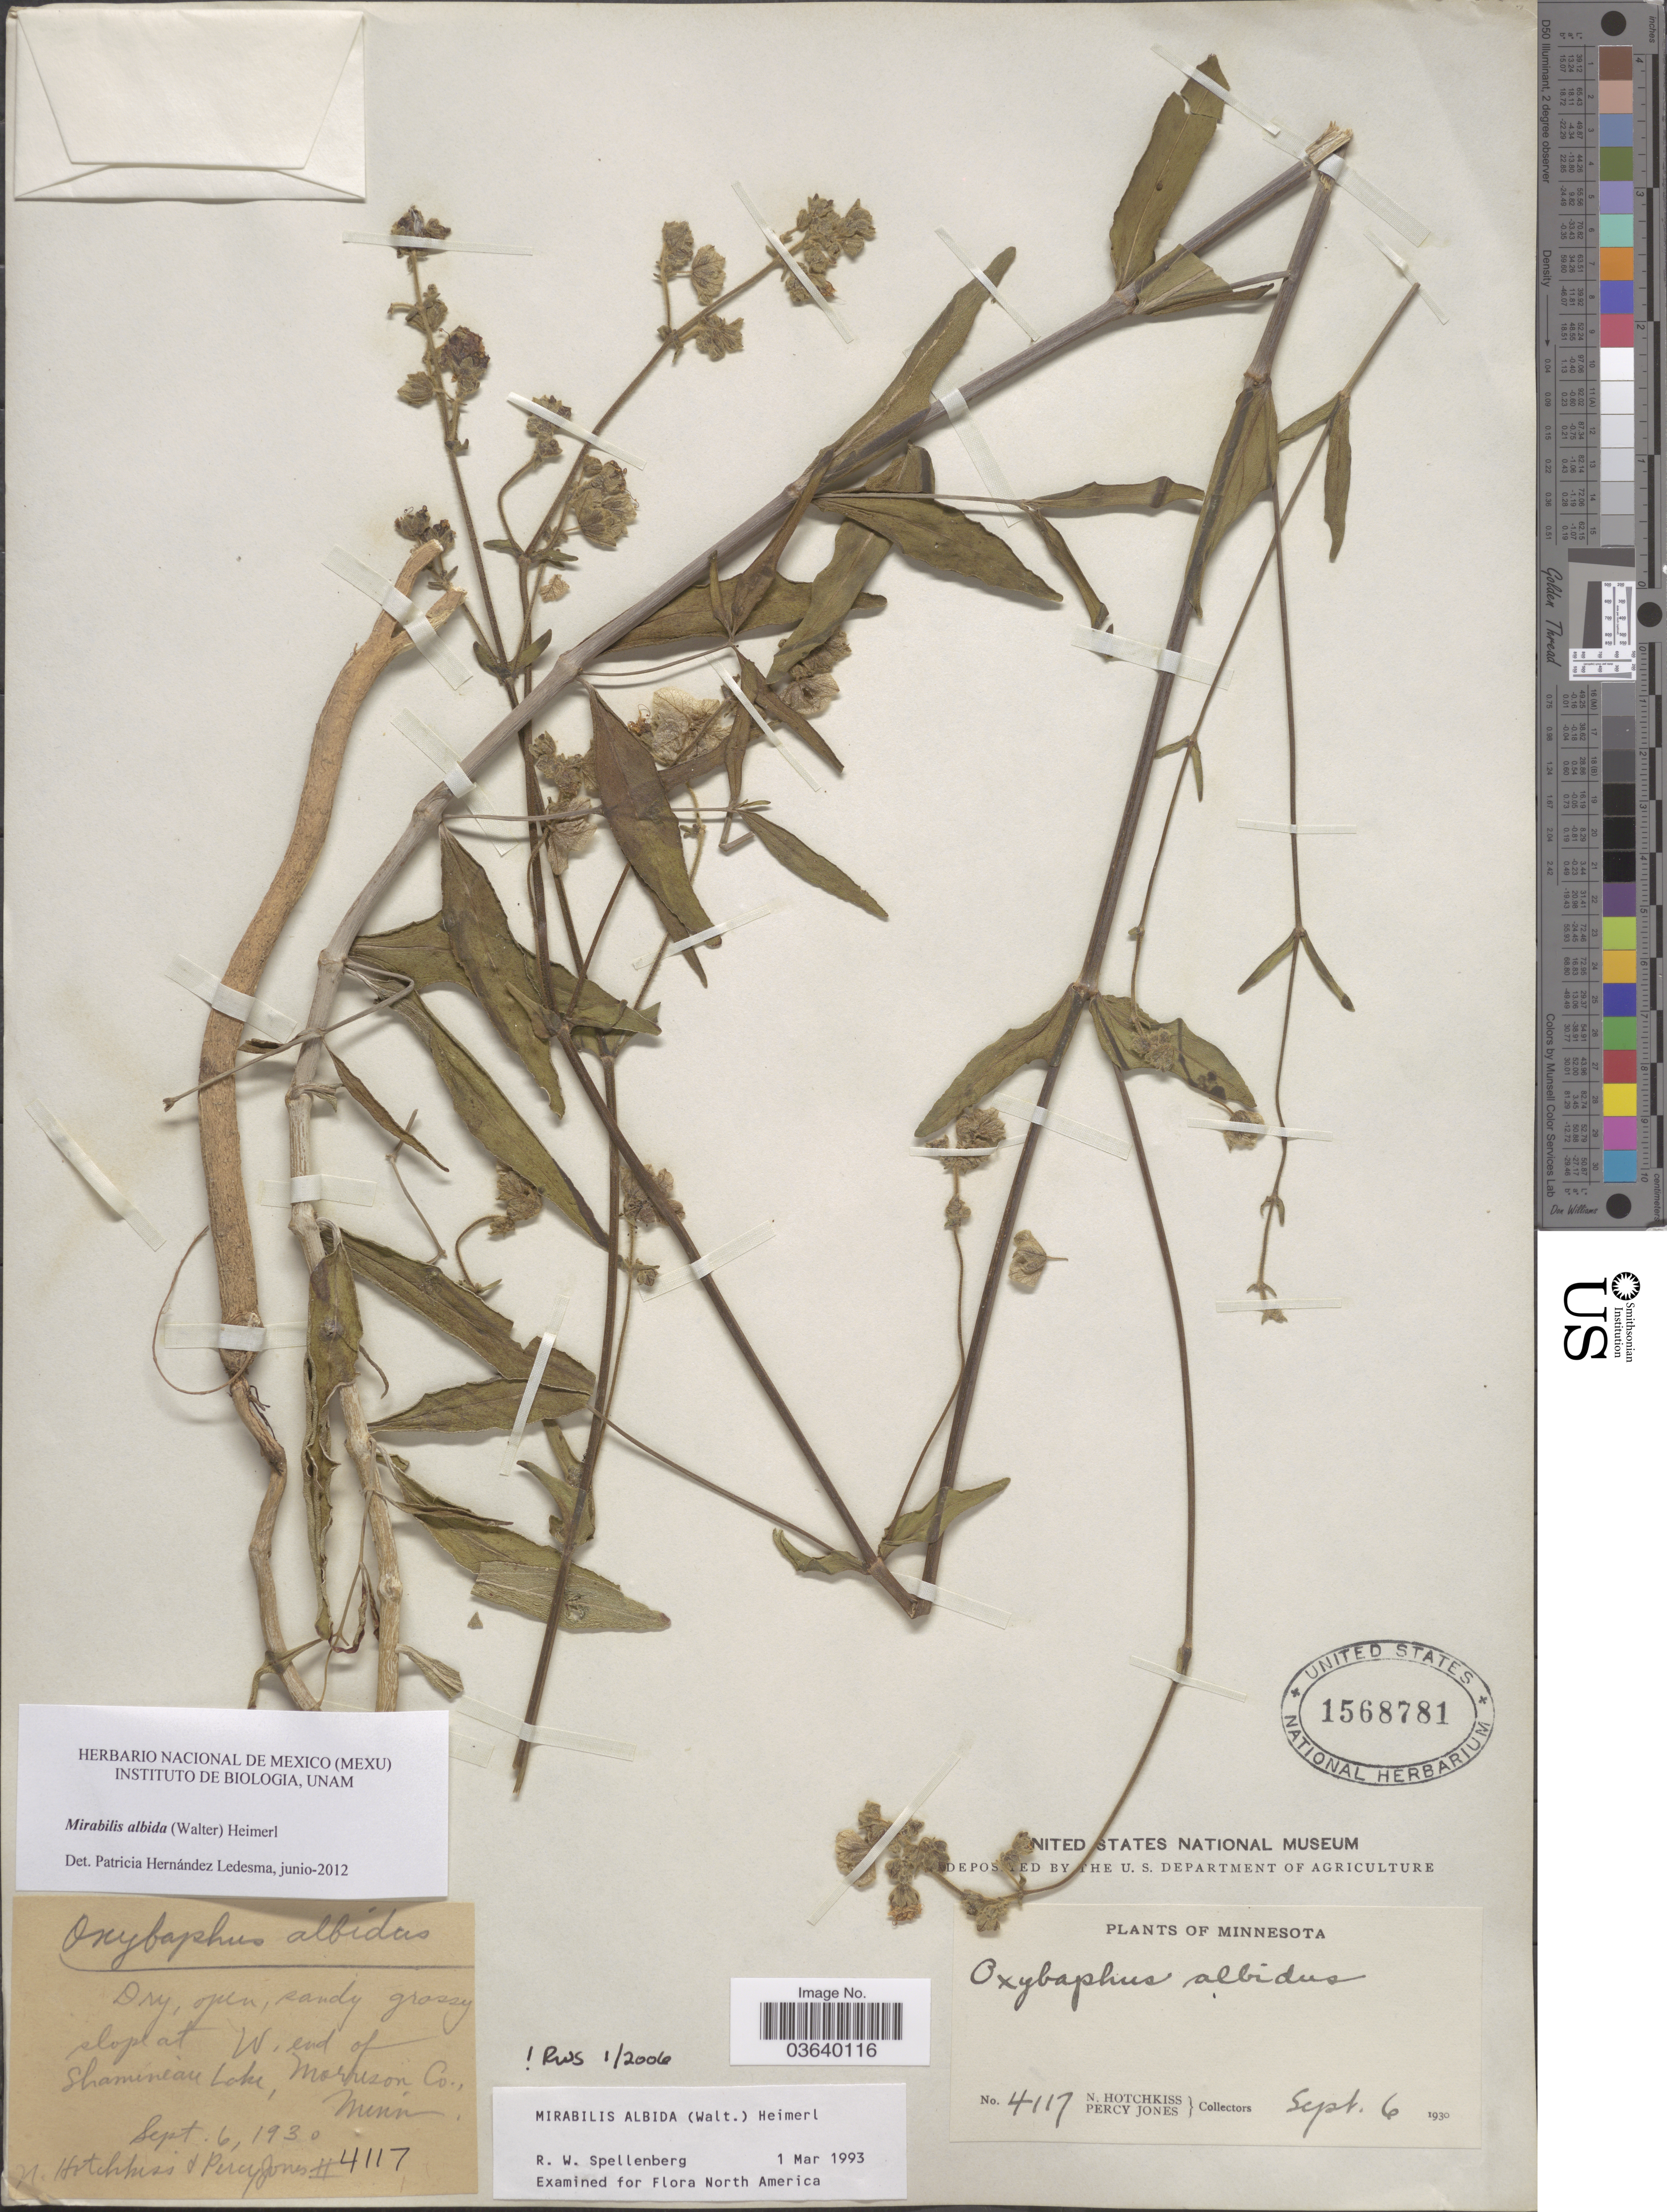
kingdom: Plantae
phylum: Tracheophyta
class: Magnoliopsida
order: Caryophyllales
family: Nyctaginaceae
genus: Mirabilis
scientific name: Mirabilis albida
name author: (Walter) Heimerl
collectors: N. Hotchkiss & P. Jones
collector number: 4117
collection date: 1930-09-06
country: United States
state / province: Minnesota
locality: W. end of Shamineau Lake, Morrison Co.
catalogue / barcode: US 1568781